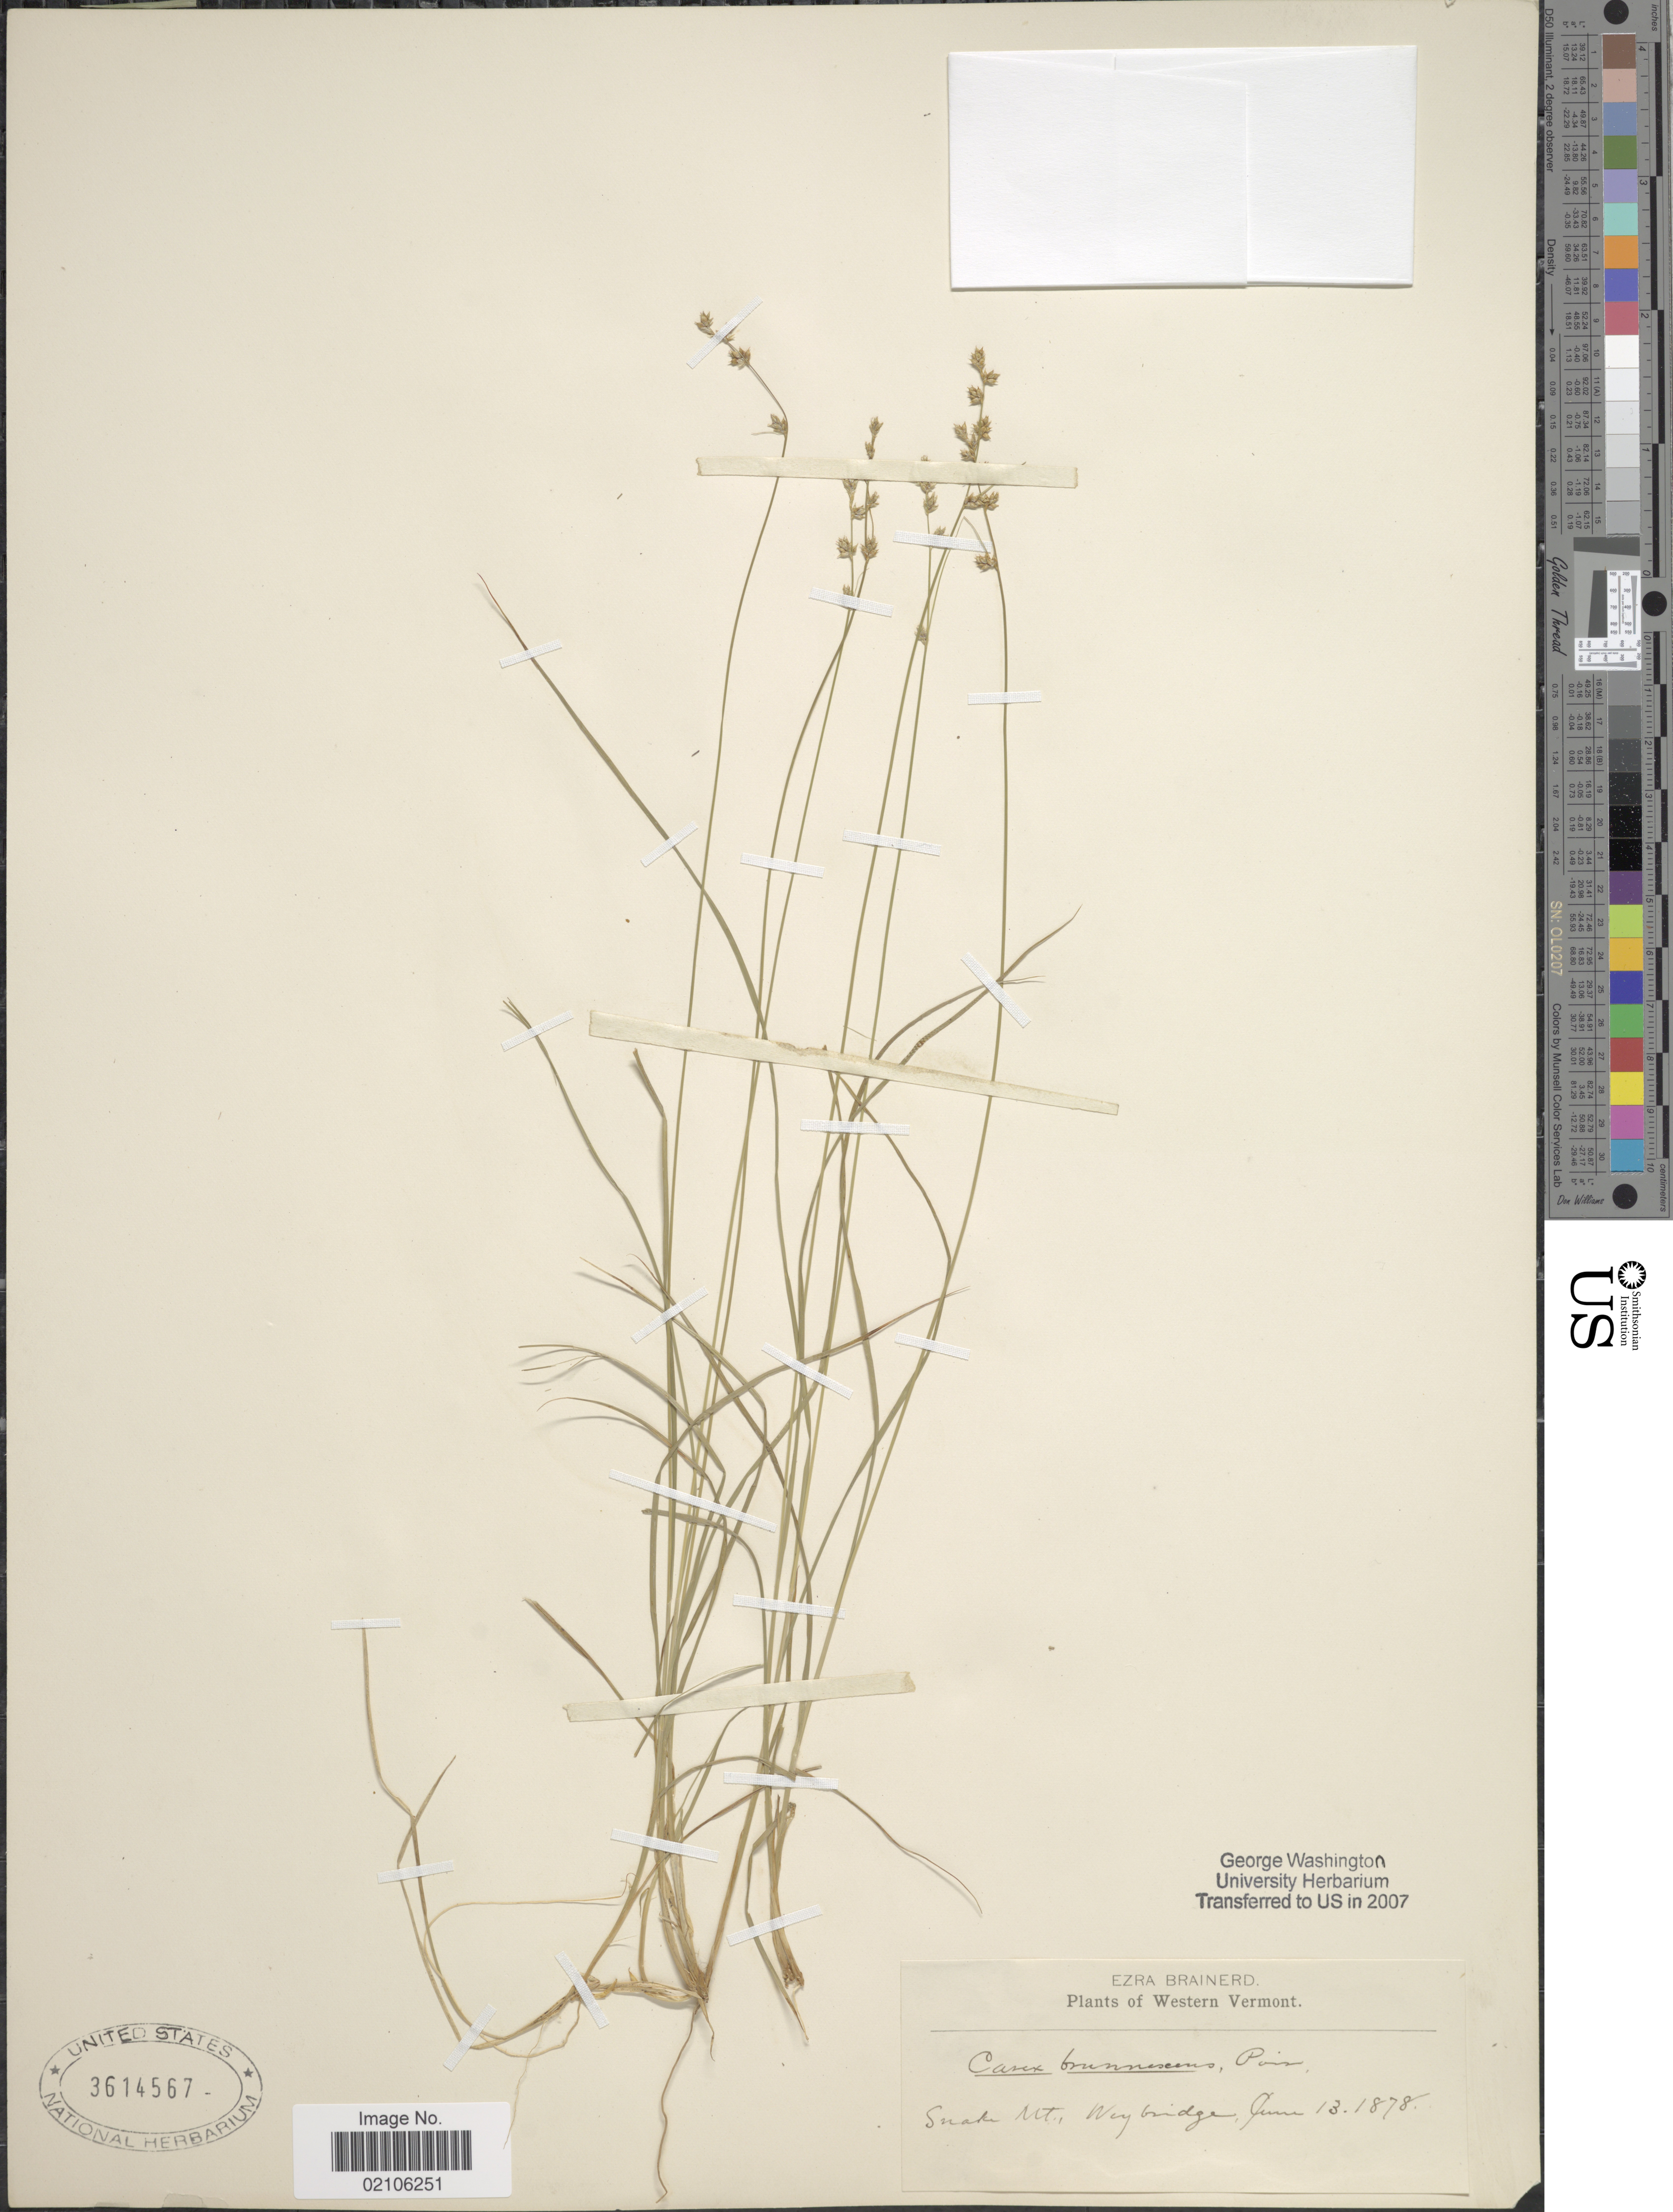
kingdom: Plantae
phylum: Tracheophyta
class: Liliopsida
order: Poales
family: Cyperaceae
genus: Carex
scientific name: Carex brunnescens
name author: (Pers.) Poir.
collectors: E. Brainerd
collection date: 1878-06-13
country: United States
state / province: Vermont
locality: Western Vermont, Snake Mt., Weybridge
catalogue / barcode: US 3614567